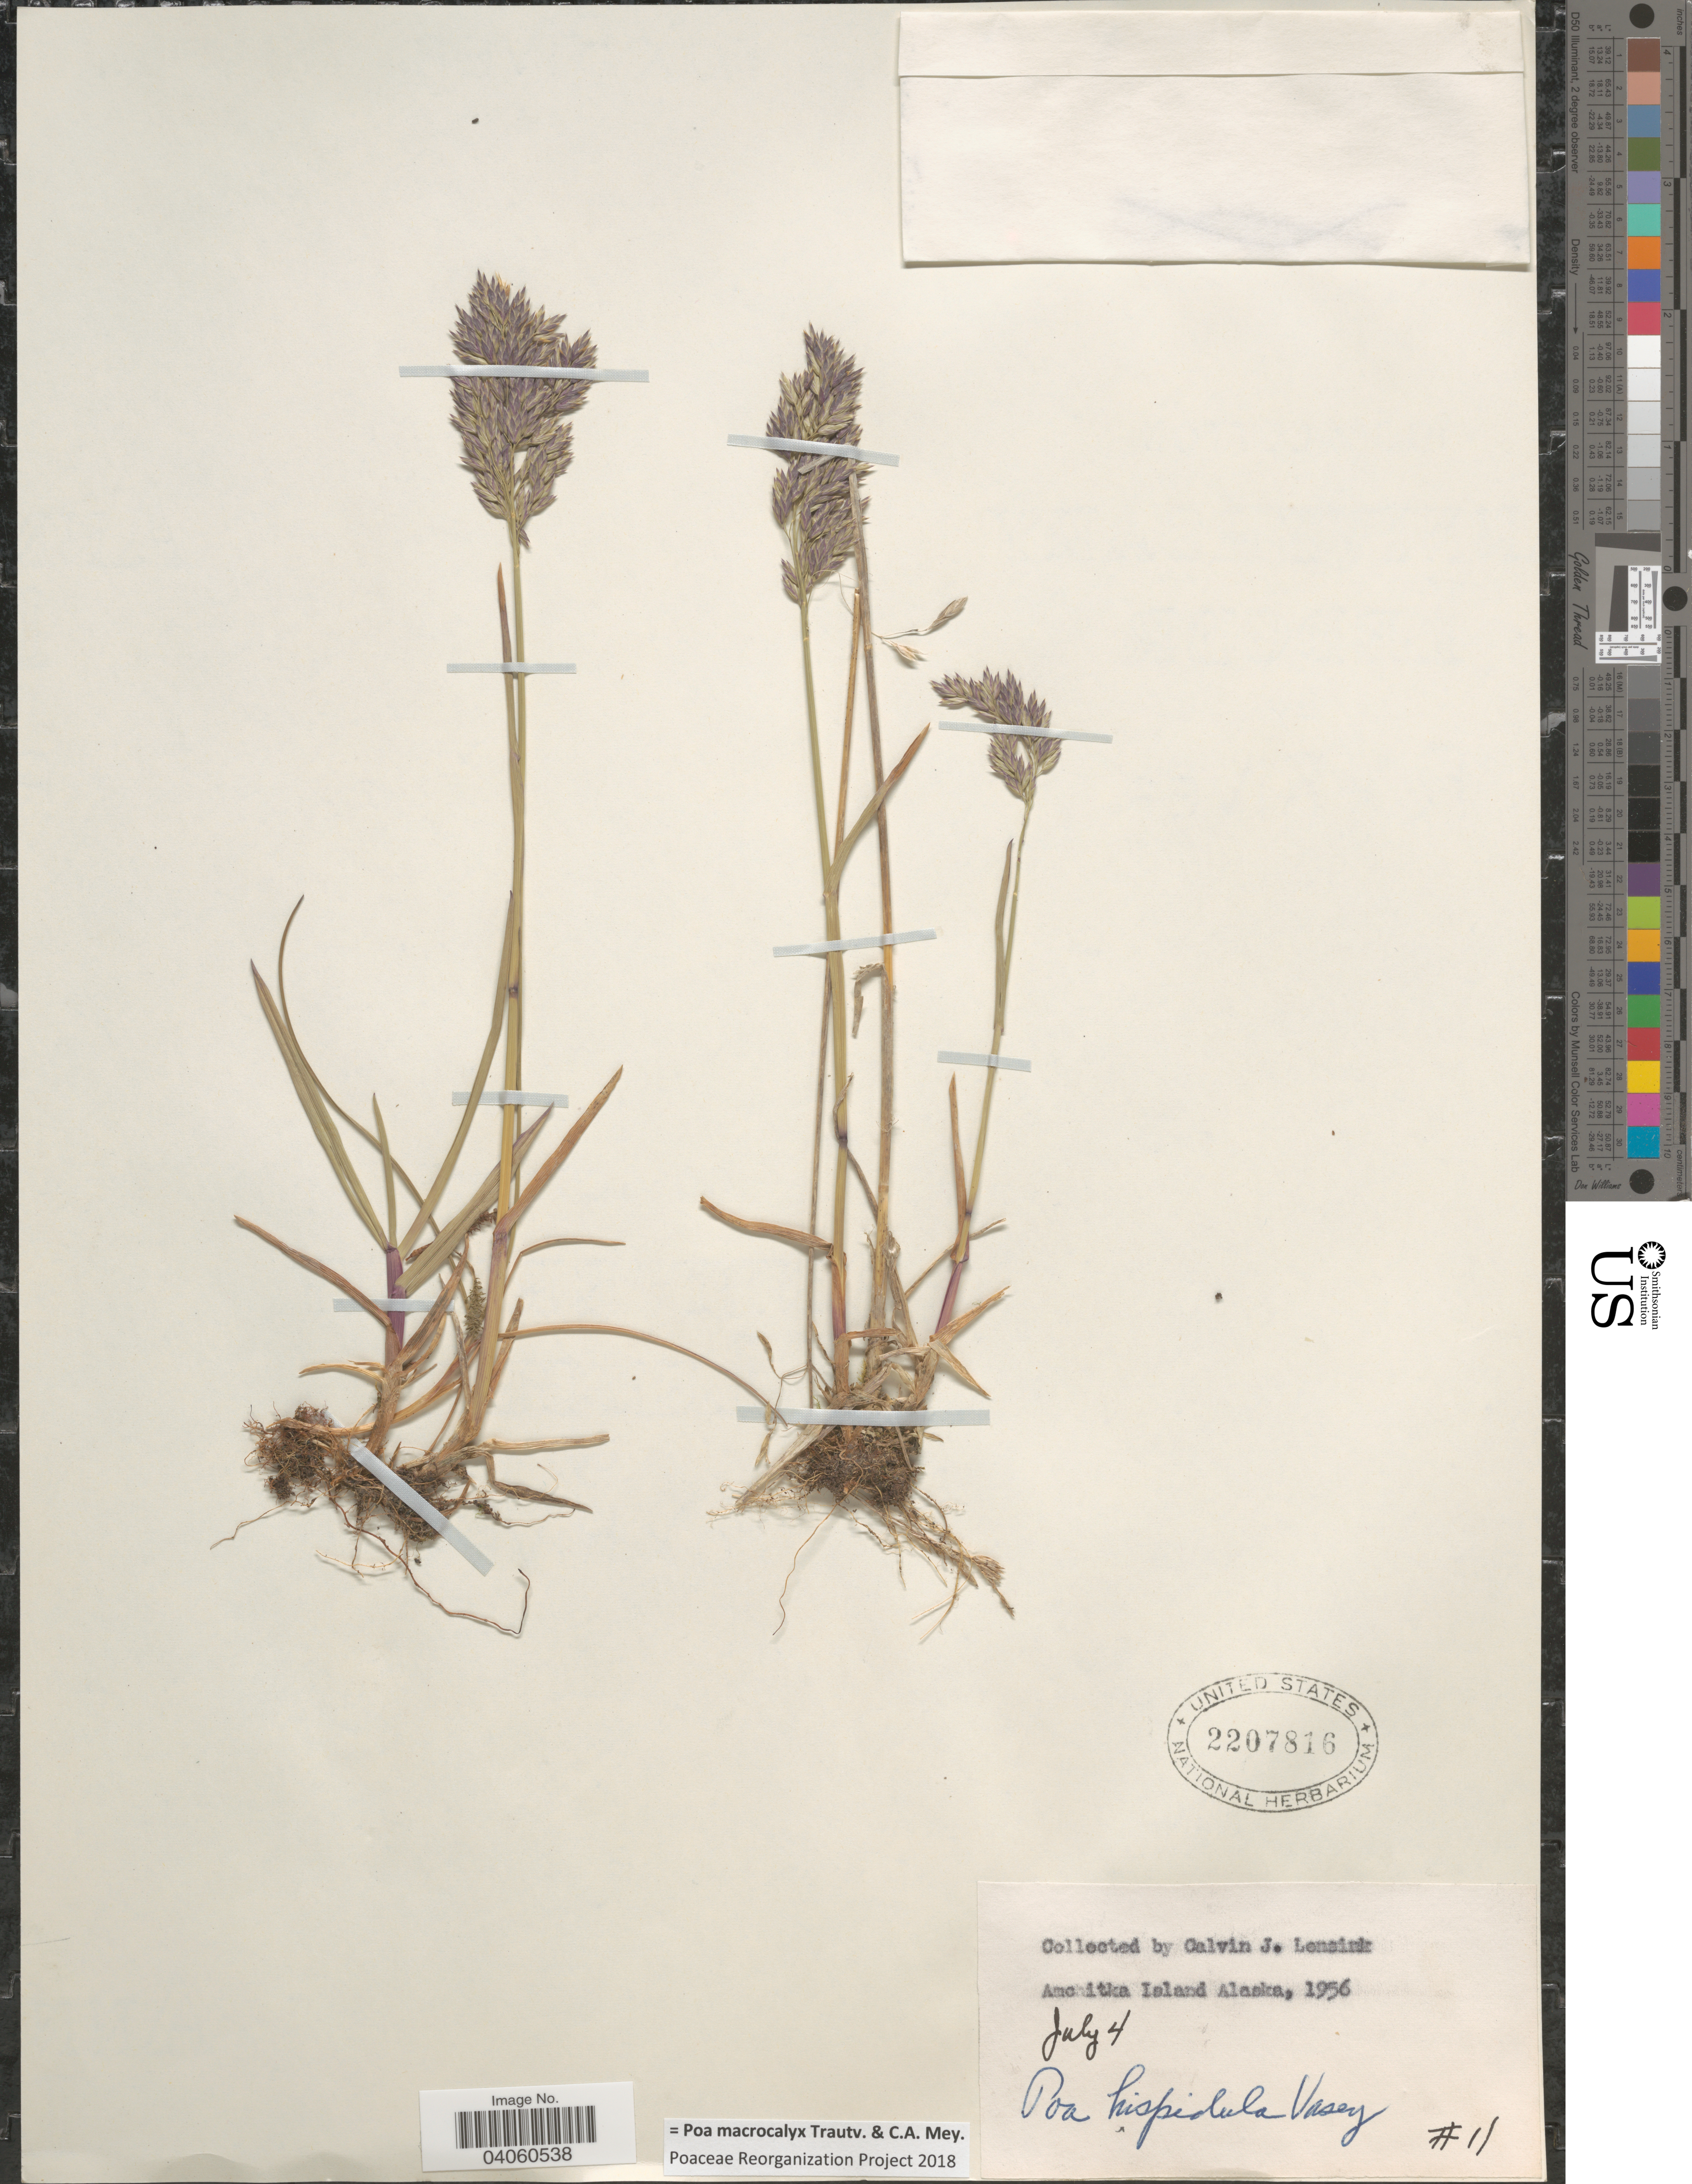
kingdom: Plantae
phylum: Tracheophyta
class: Liliopsida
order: Poales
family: Poaceae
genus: Poa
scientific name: Poa macrocalyx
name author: Trautv. & C.A. Mey.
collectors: C. Lensink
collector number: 11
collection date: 1956-07-04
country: United States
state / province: Alaska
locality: Amchitka Island.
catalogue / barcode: US 2207816